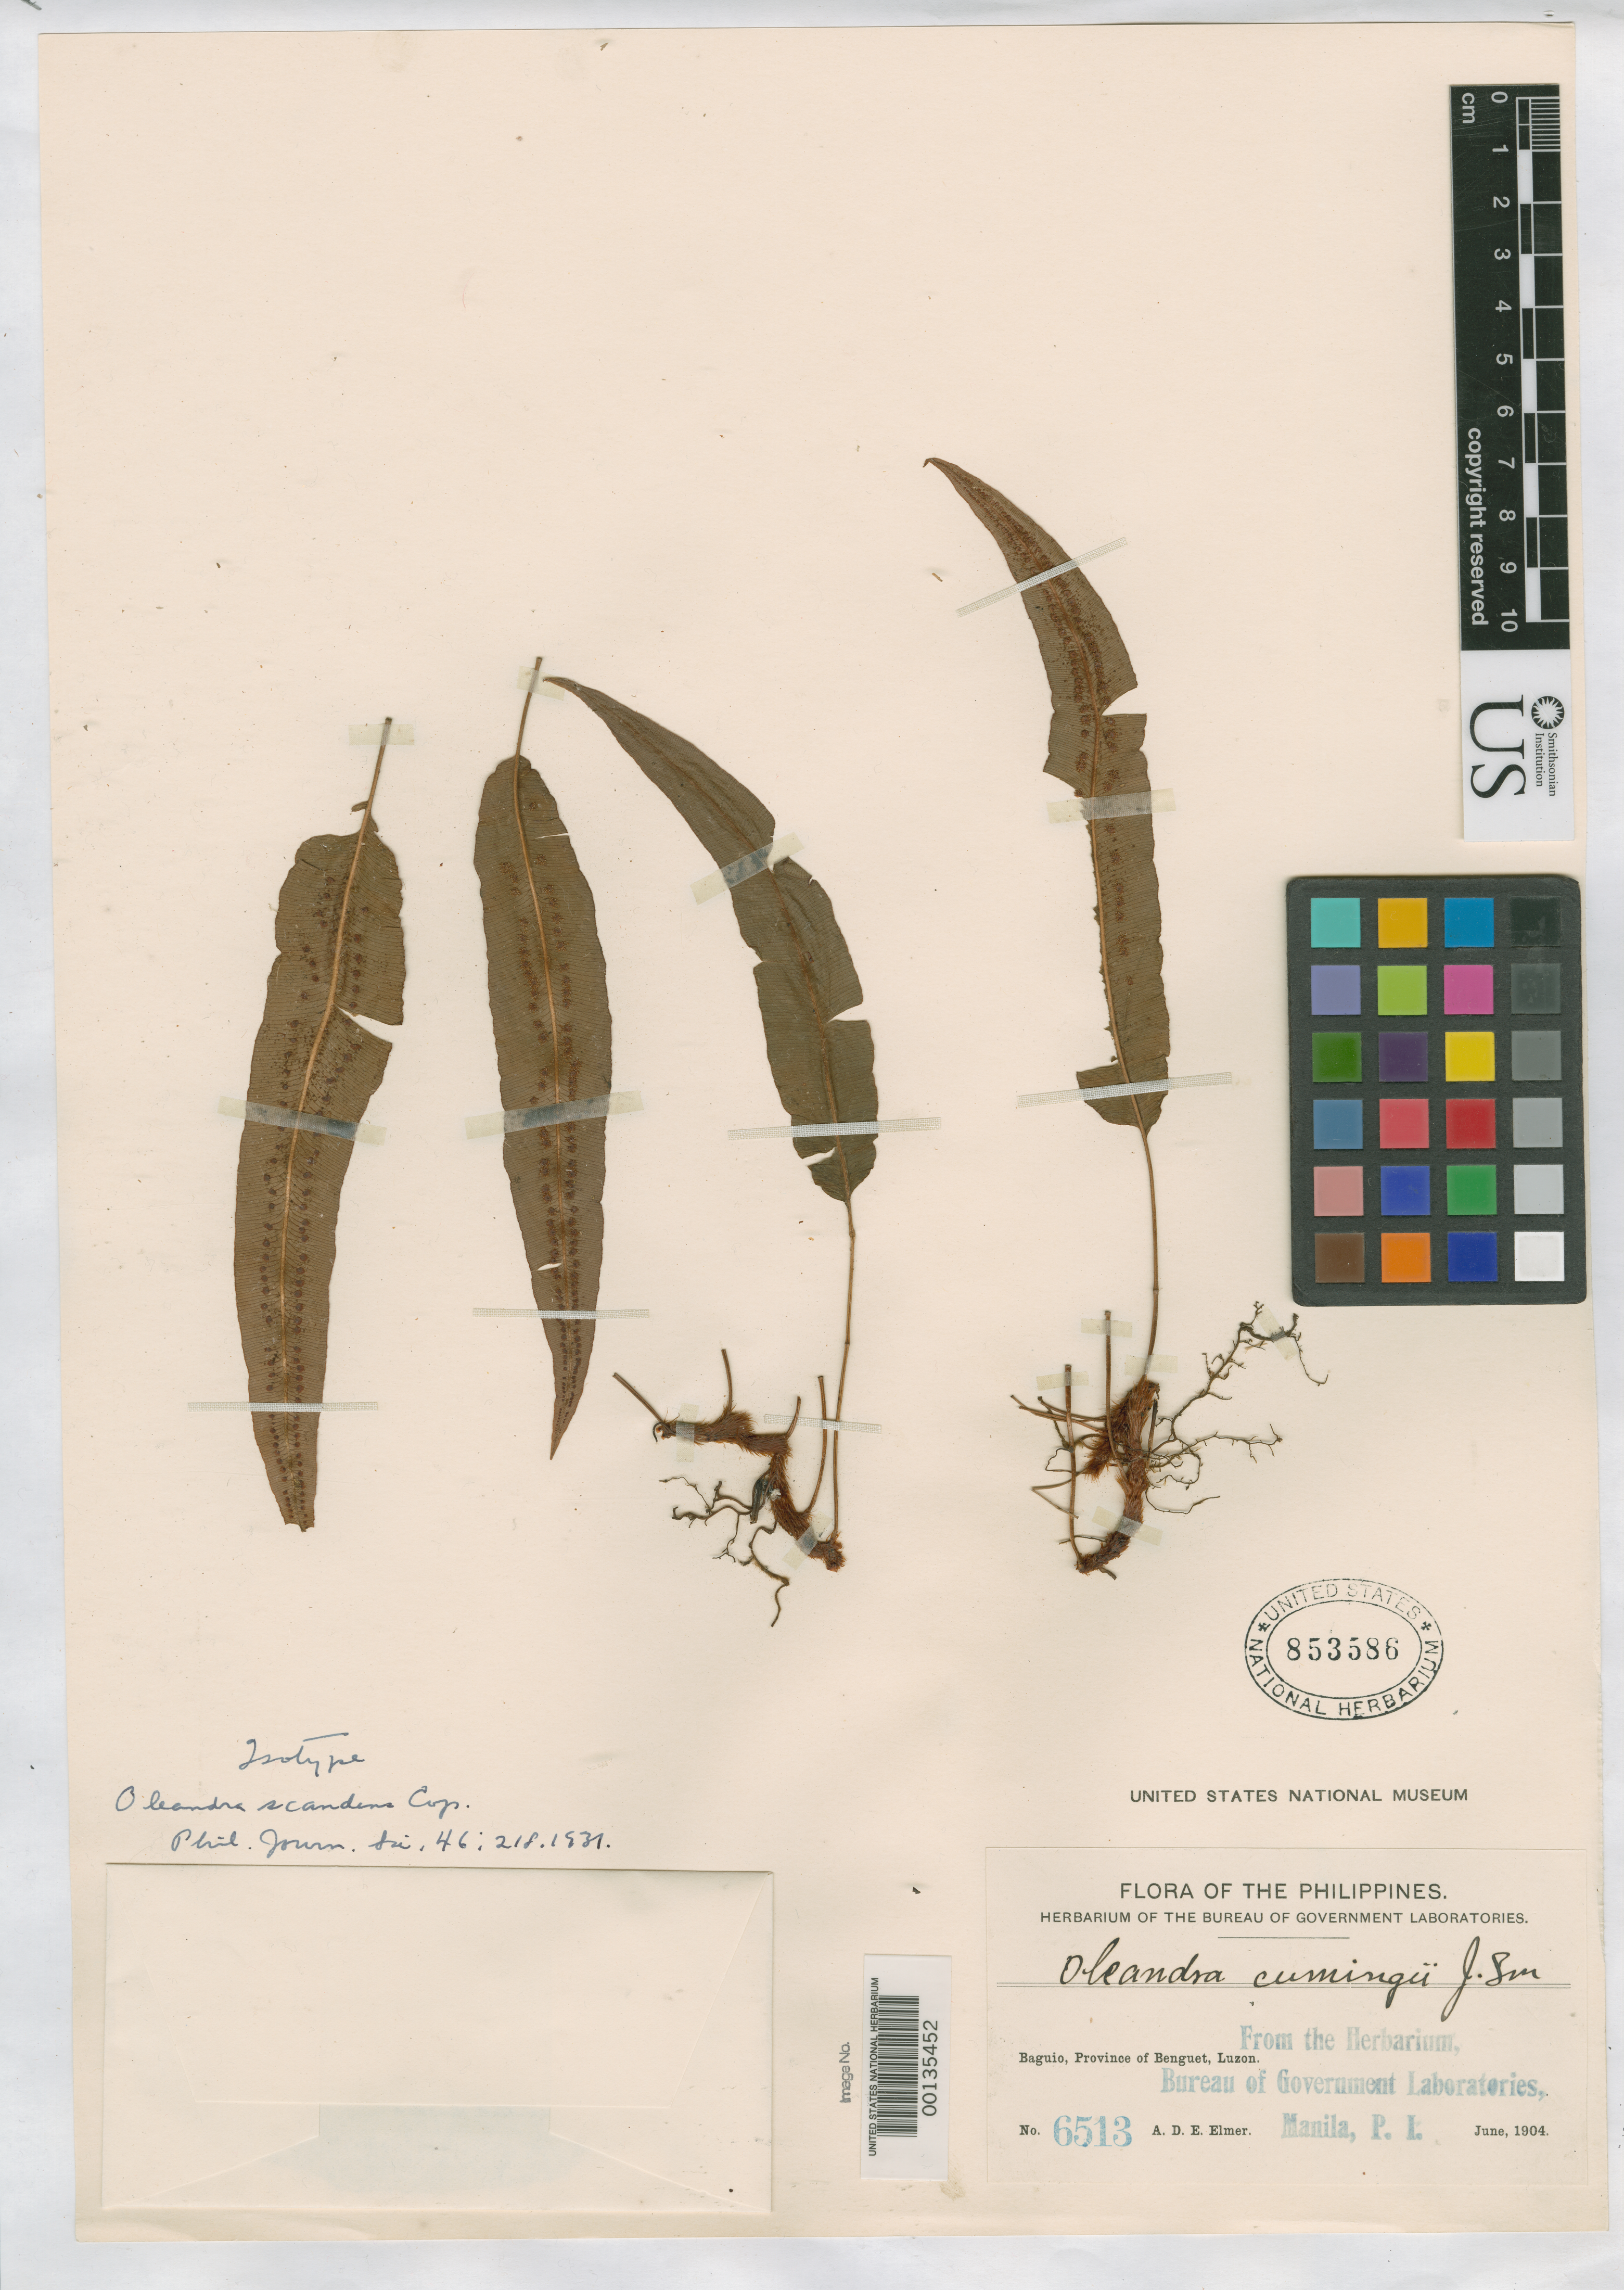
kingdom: Plantae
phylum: Tracheophyta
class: Polypodiopsida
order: Polypodiales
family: Oleandraceae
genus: Oleandra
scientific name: Oleandra scandens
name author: Copel.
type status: Isotype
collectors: A. D. E. Elmer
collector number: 6513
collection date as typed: Jun 1904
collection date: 1904-06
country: Philippines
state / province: Cordillera (Administrative Region)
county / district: Benguet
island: Luzon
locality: Baguio.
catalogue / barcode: US 853586